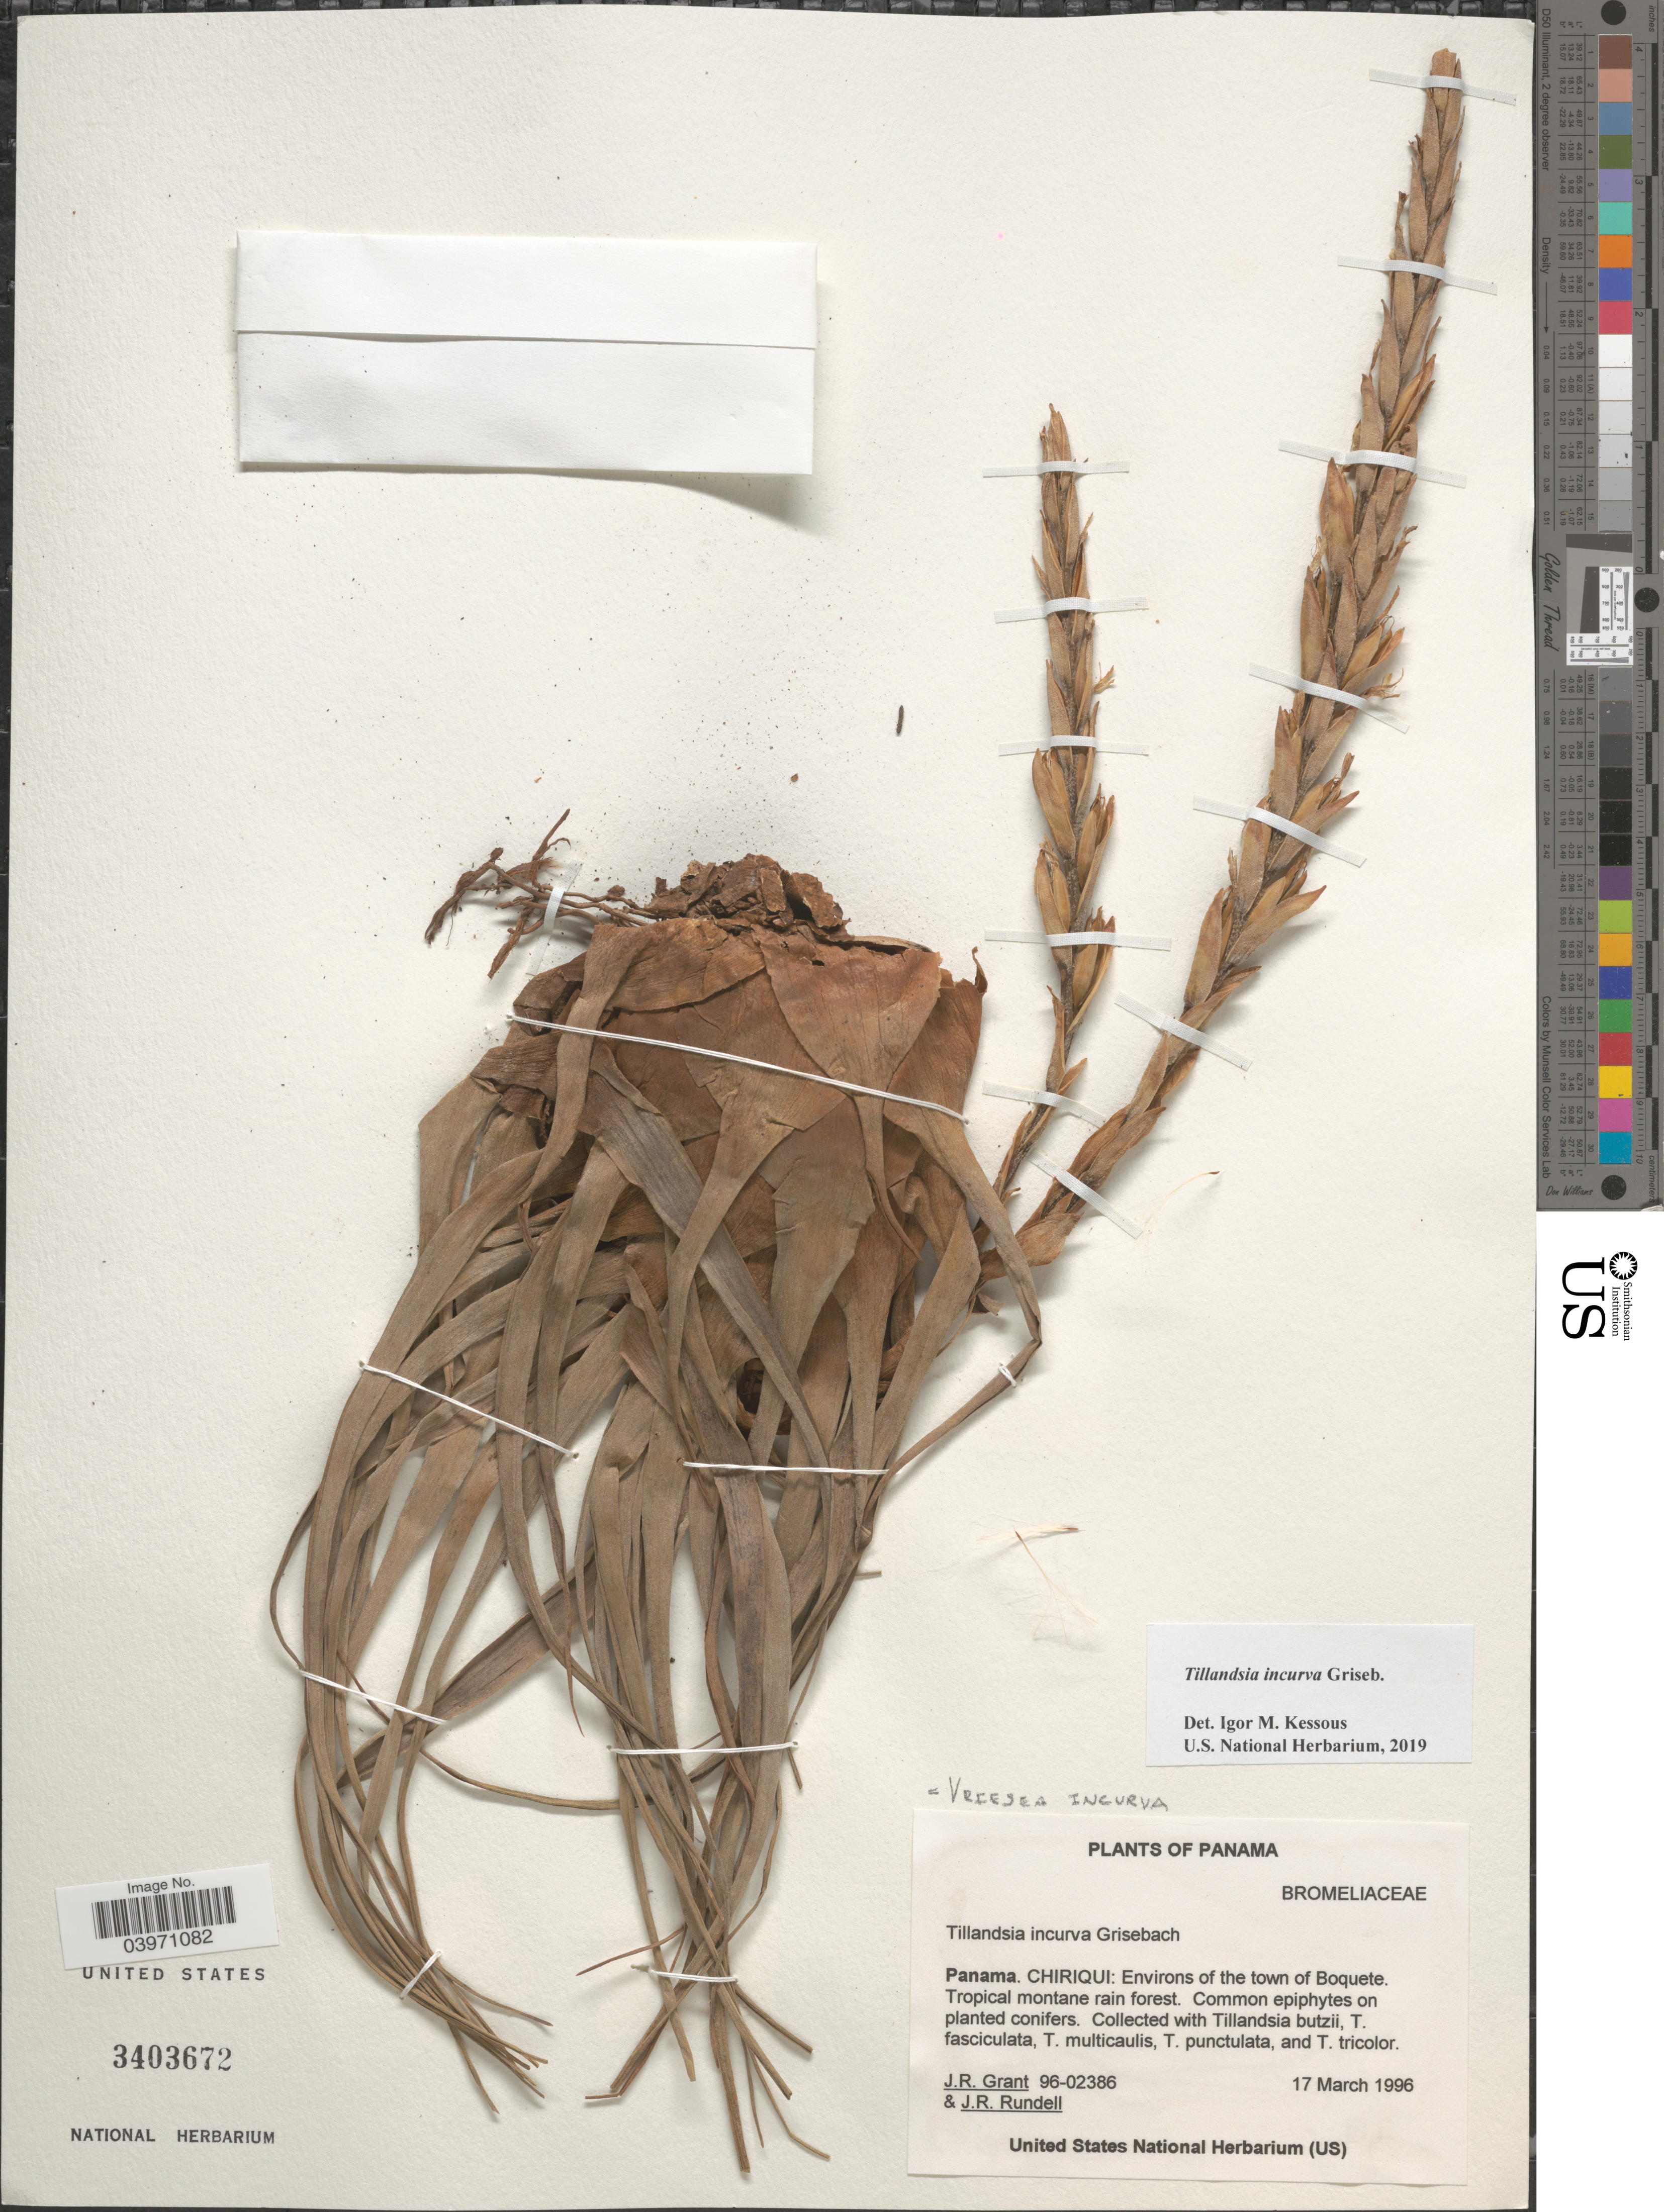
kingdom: Plantae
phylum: Tracheophyta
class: Liliopsida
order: Poales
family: Bromeliaceae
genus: Tillandsia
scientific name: Tillandsia incurva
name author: Griseb.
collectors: J. Grant & J. R. Rundell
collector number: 96-02386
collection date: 1996-03-17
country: Panama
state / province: Chiriqui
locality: Environs of the town of Boquete.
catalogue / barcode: US 3403672